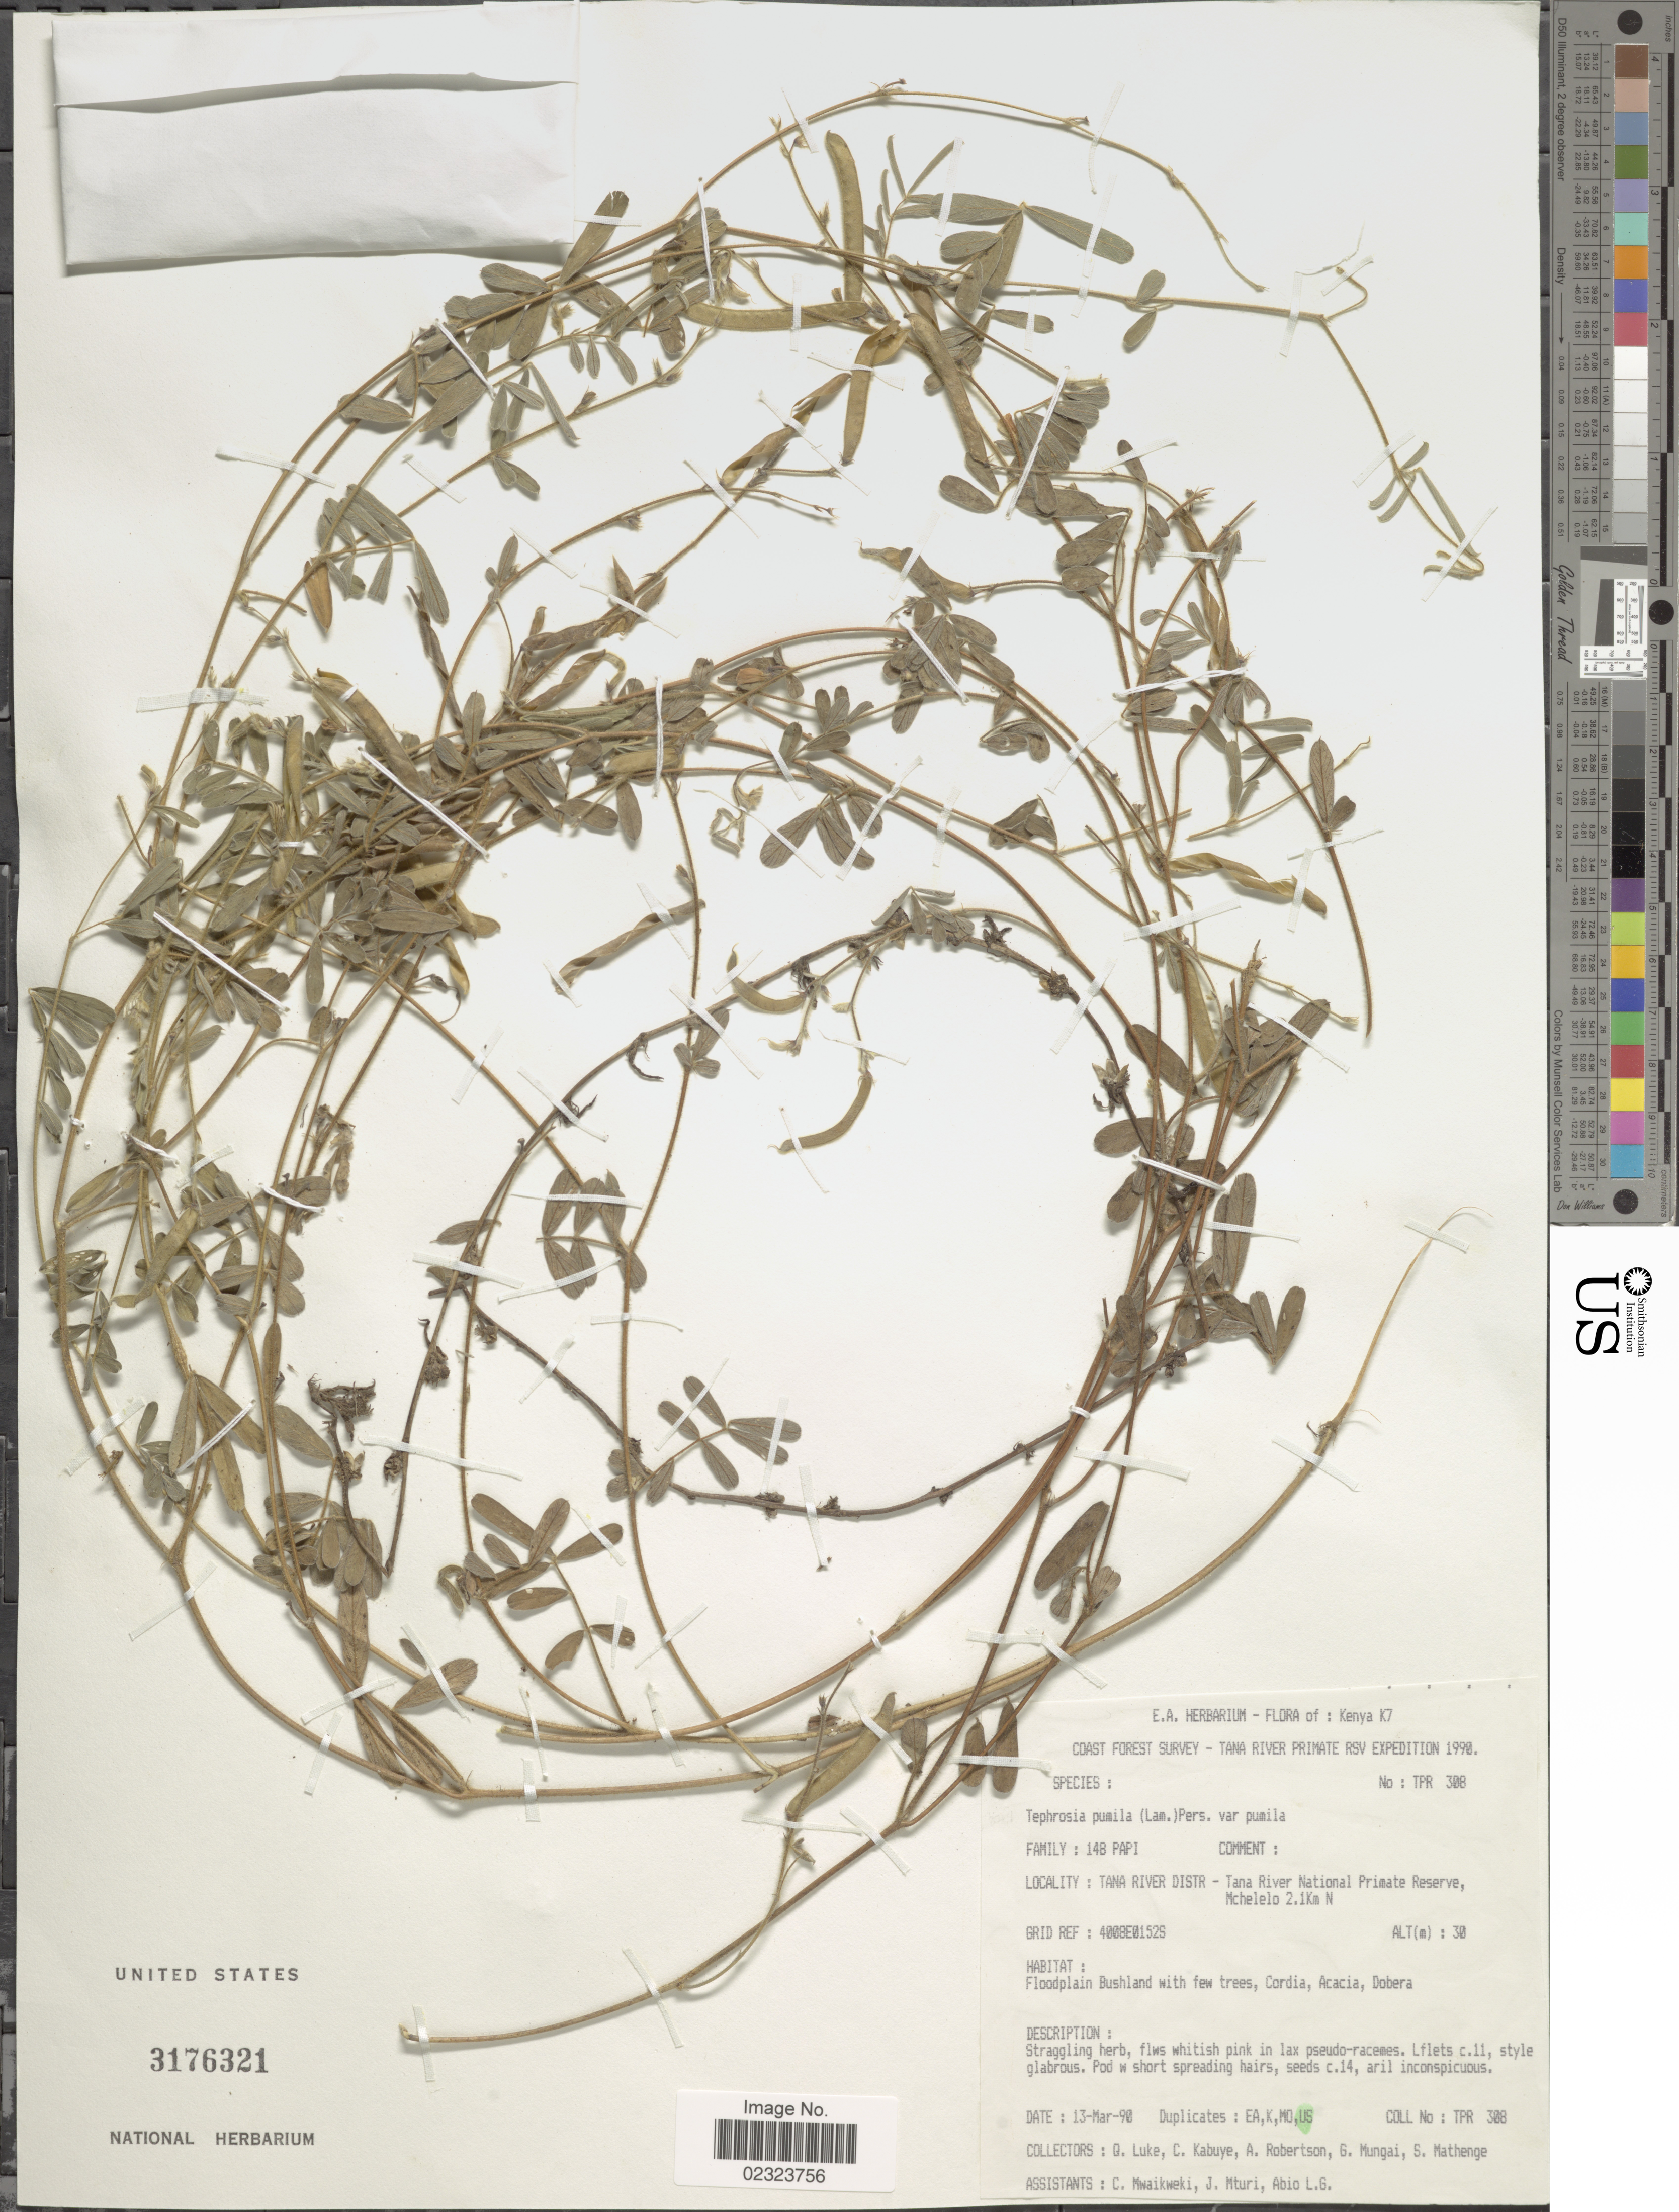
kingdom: Plantae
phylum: Tracheophyta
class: Magnoliopsida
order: Fabales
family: Fabaceae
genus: Tephrosia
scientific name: Tephrosia pumila var. pumila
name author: (Lam.) Pers.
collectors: Q. Luke, C. Kabuye, A. Robertson, G. Mungai & et al.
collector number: TPR 308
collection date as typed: Transcribed d/m/y: 13/3/90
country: Kenya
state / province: Tana River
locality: K7, Tana River Distr-Tana River National Primate Reserve, Mchelelo 2.1 Km N.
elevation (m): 30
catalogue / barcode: US 3176321